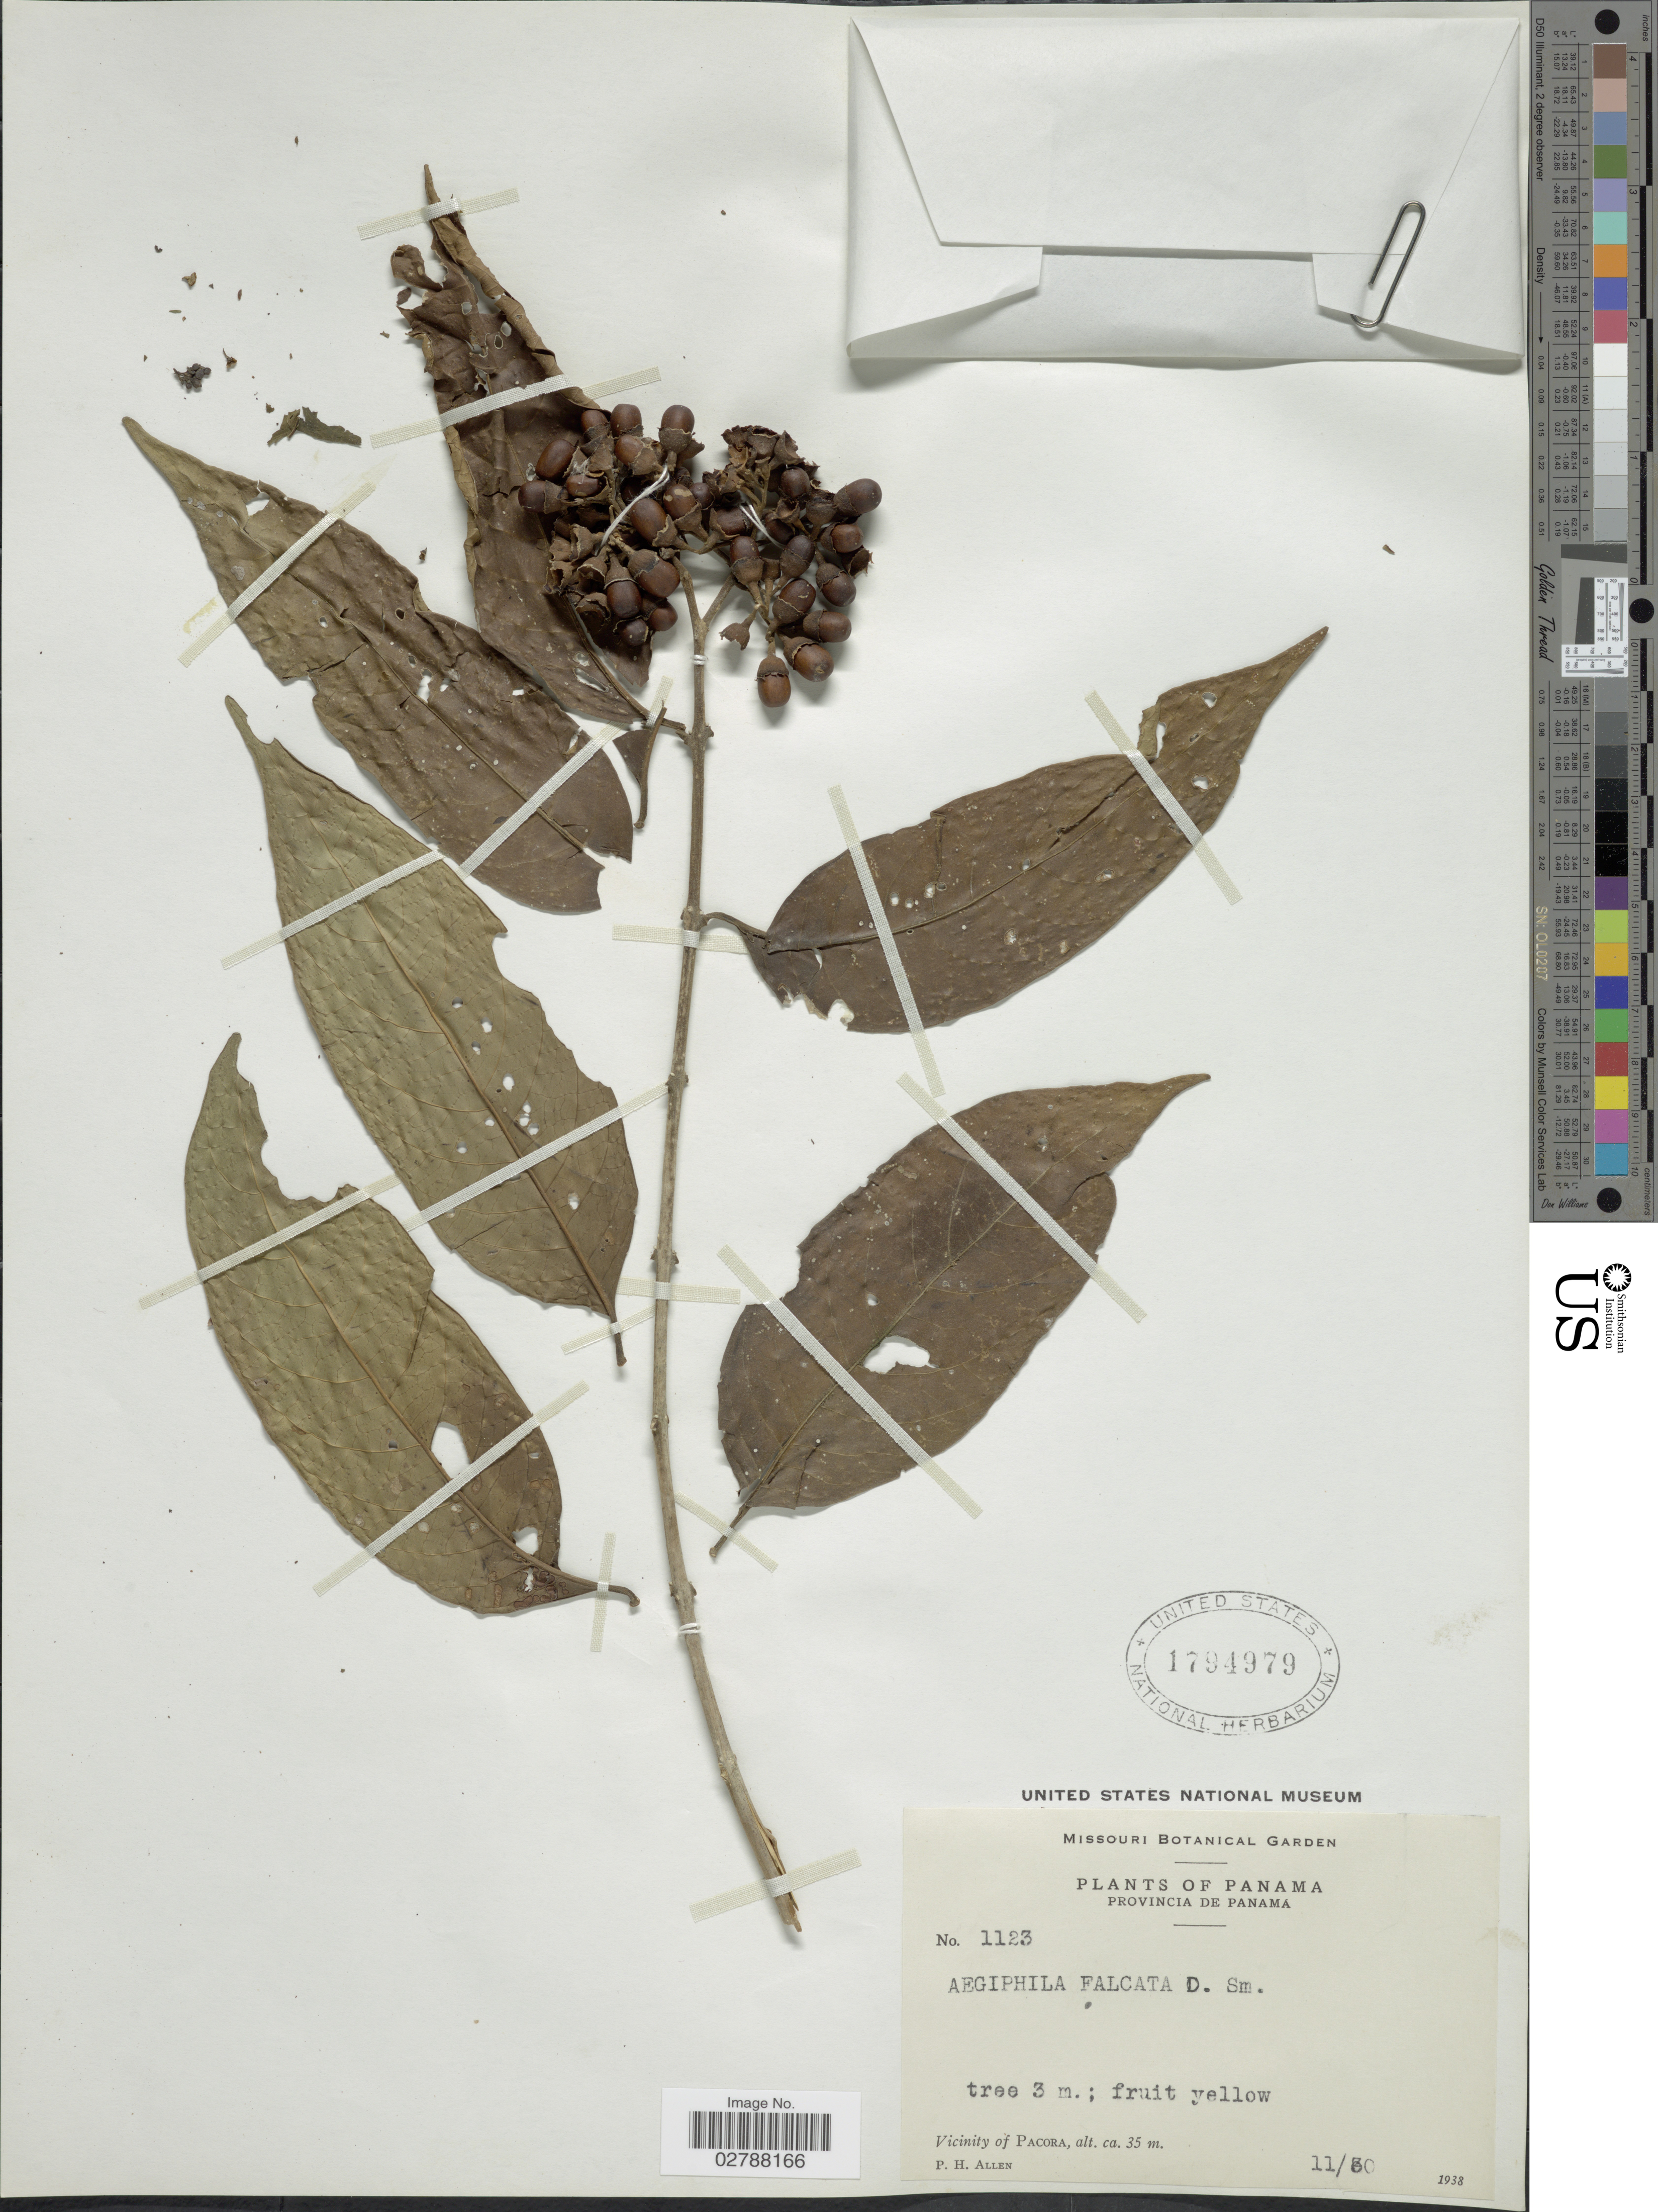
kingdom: Plantae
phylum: Tracheophyta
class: Magnoliopsida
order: Lamiales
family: Lamiaceae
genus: Aegiphila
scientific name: Aegiphila falcata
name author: Donn. Sm.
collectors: P. H. Allen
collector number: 1123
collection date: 1938-11-30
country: Panama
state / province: Panamá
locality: Provincia de Panama. Vicinity of Pacora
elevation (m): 35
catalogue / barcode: US 1794979